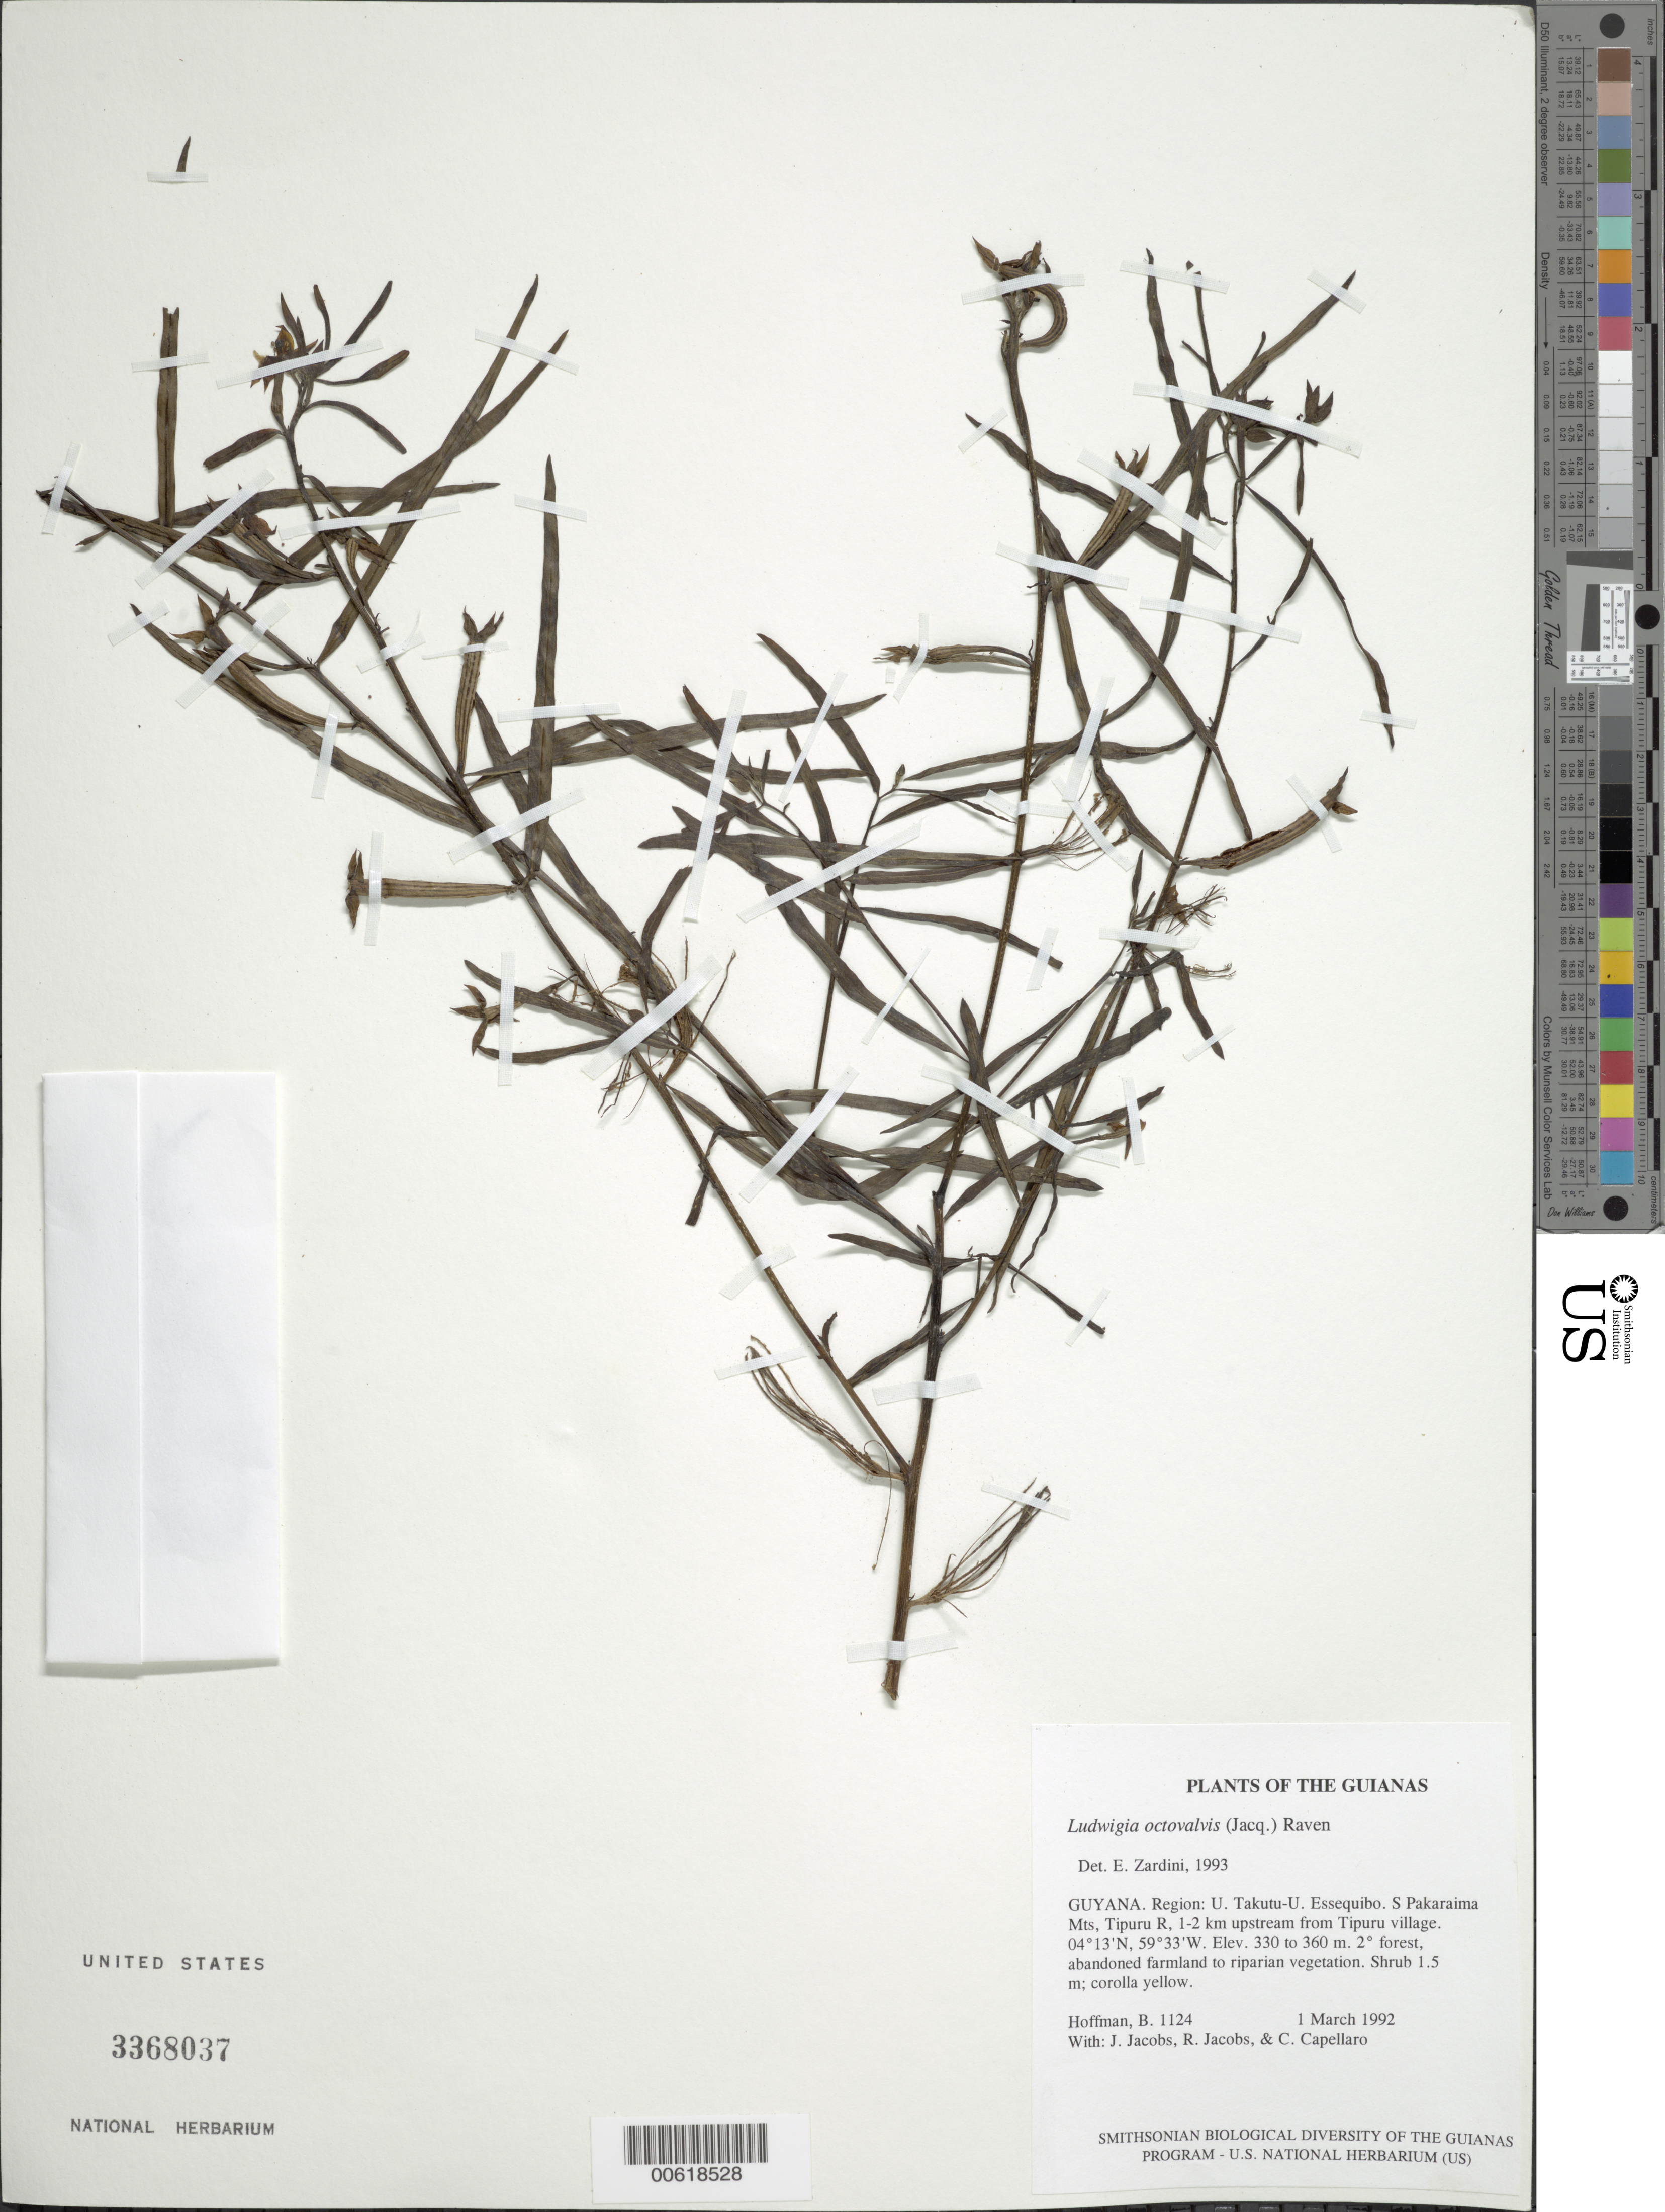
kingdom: Plantae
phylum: Tracheophyta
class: Magnoliopsida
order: Myrtales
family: Onagraceae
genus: Ludwigia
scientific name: Ludwigia octovalvis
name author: (Jacq.) P.H. Raven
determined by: Zardini, E. M.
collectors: B. Hoffman, J. Jacobs, R. Jacobs & C. Capellaro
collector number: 1124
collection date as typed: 1 March 1992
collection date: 1992-03-01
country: Guyana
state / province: U. Takutu-U. Essequibo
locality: S Pakaraima Mts, Tipuru R., 1-2 km upstream from Tipuru Village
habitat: Secondary forest, abandoned farmland to riparian vegetation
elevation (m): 330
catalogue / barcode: US 3368037